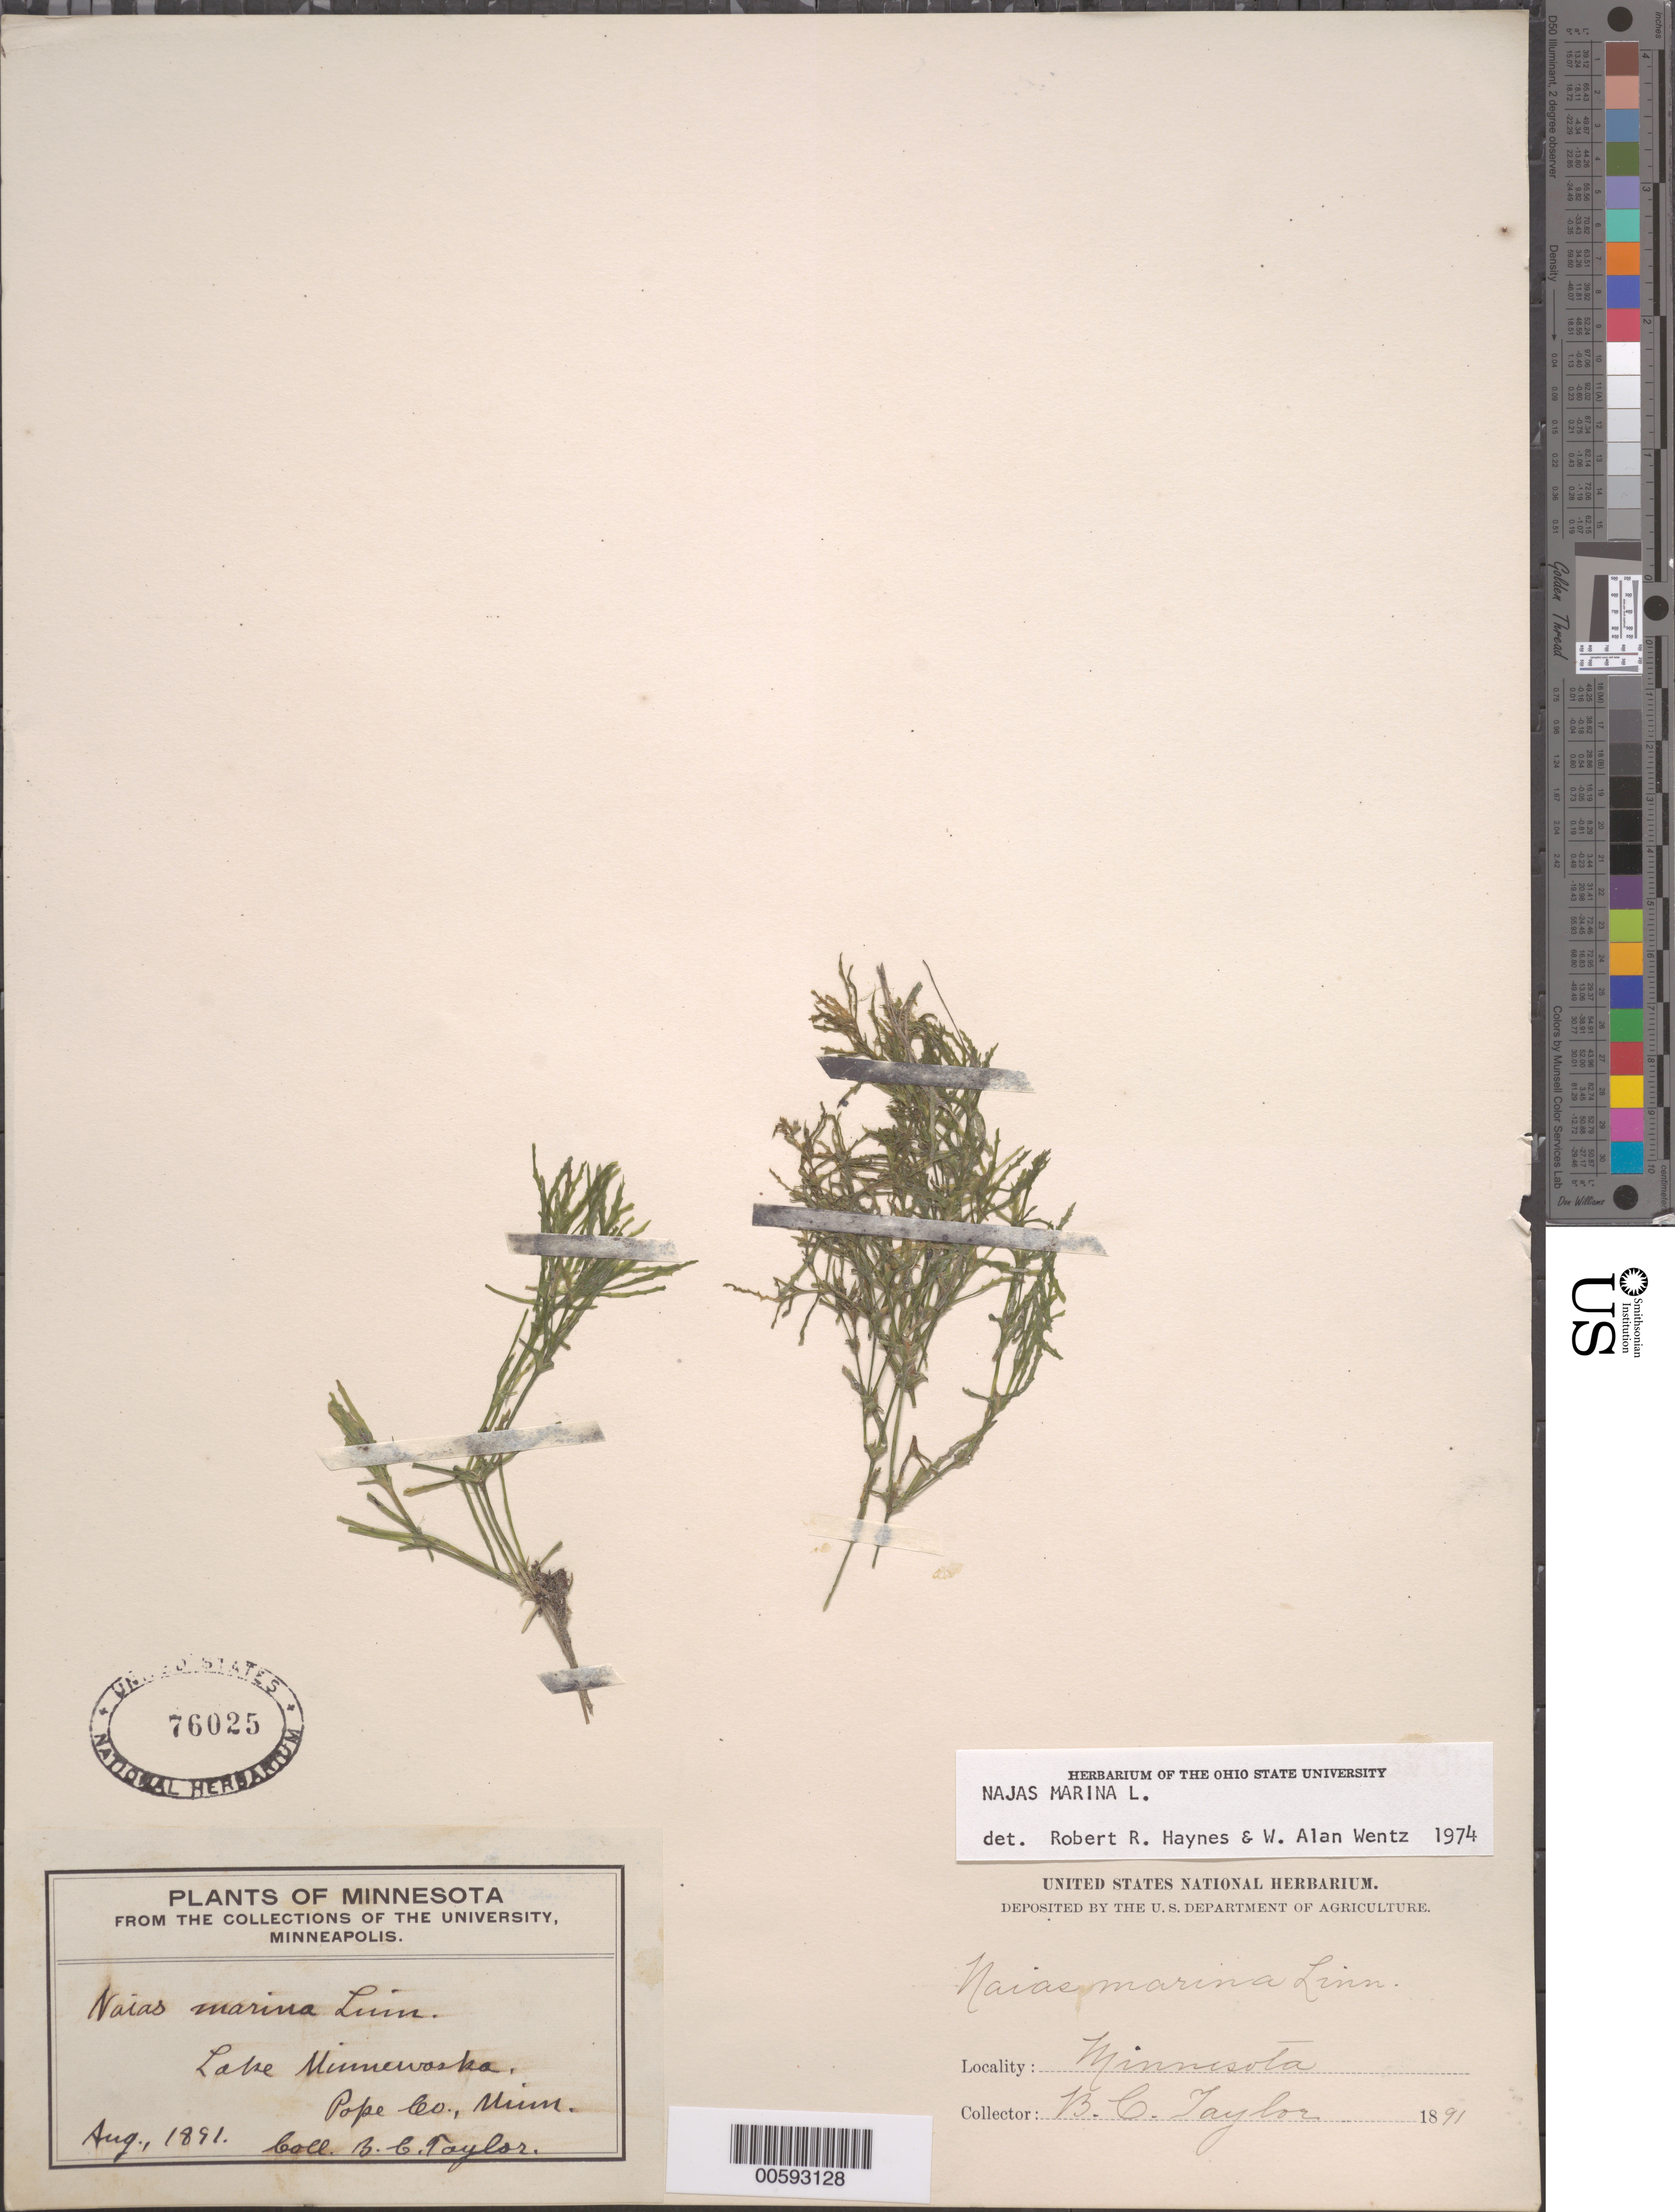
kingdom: Plantae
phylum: Tracheophyta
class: Liliopsida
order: Alismatales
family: Hydrocharitaceae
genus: Najas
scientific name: Najas marina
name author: L.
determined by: Haynes, R. R.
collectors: B. C. Taylor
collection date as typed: Aug 1891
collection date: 1891-08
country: United States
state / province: Minnesota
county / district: Pope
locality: Lake Minnewashka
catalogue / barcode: US 76025